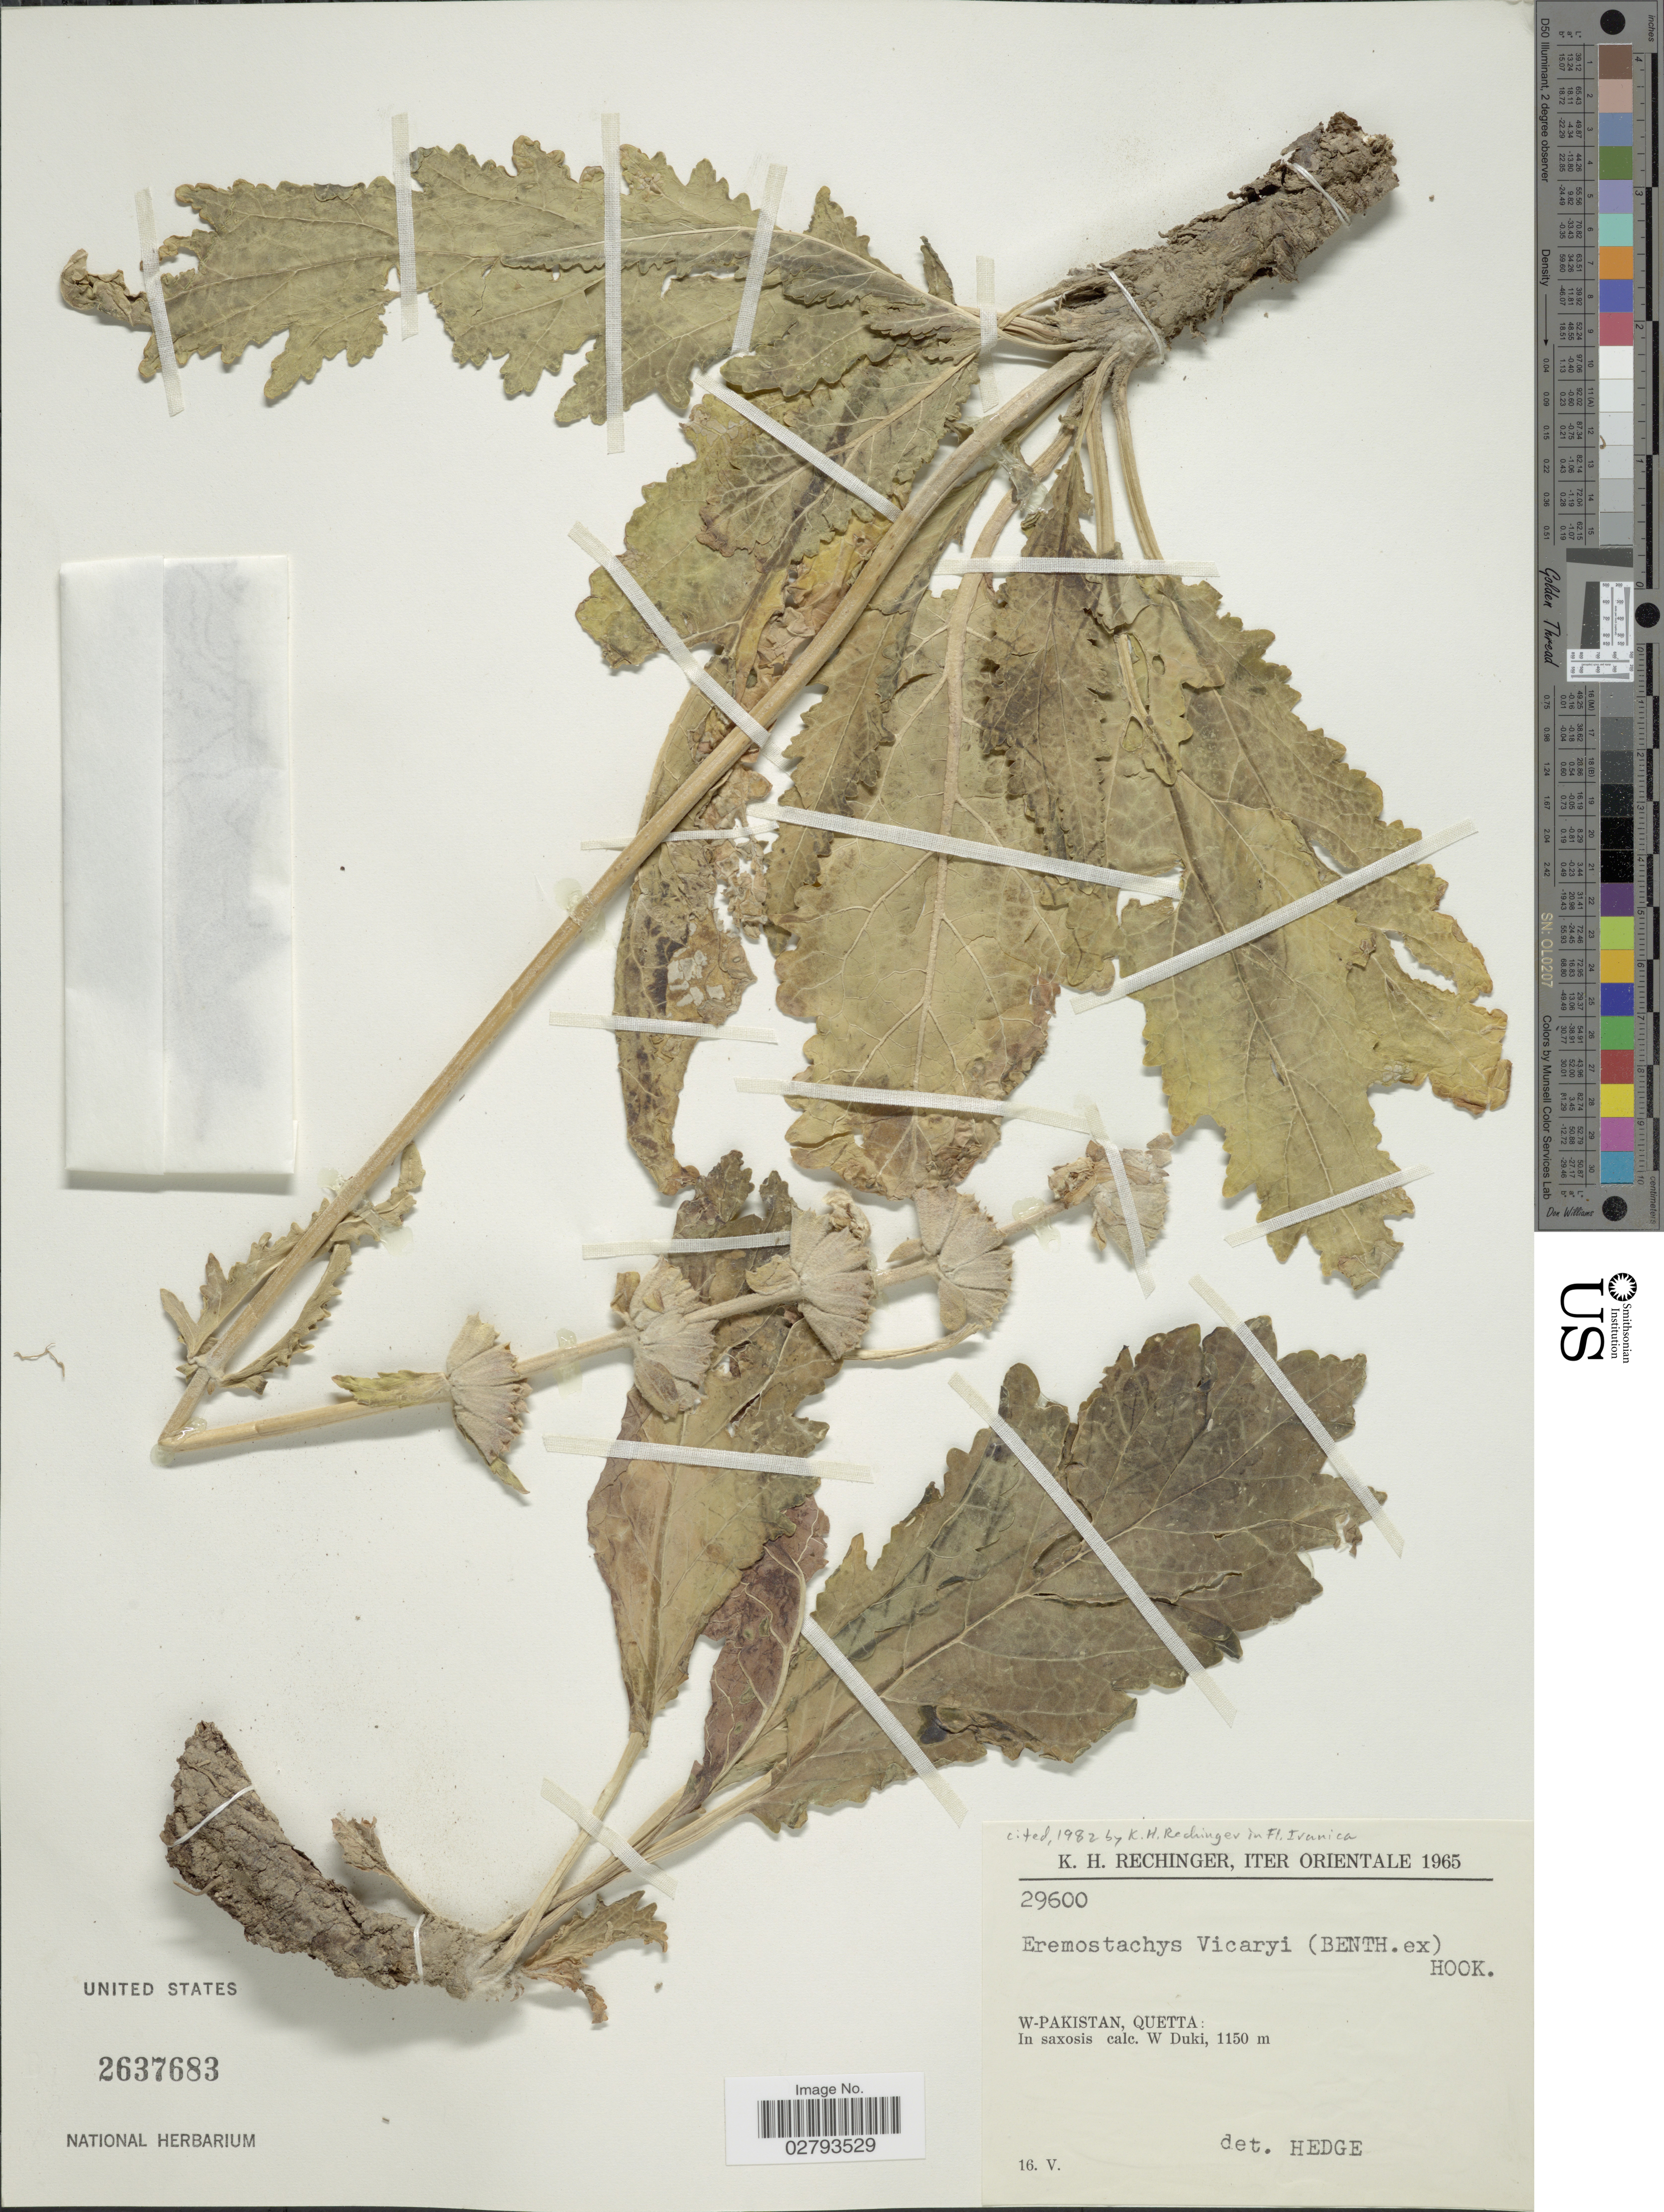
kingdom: Plantae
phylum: Tracheophyta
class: Magnoliopsida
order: Lamiales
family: Lamiaceae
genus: Eremostachys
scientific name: Eremostachys tuberosa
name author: (Pall.) Bunge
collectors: K. H. Rechinger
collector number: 29600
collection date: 1965-05-16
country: Pakistan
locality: Orientale. W-Pakistan, Quetta: In saxosis cale, W Duki.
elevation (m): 1150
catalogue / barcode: US 2637683